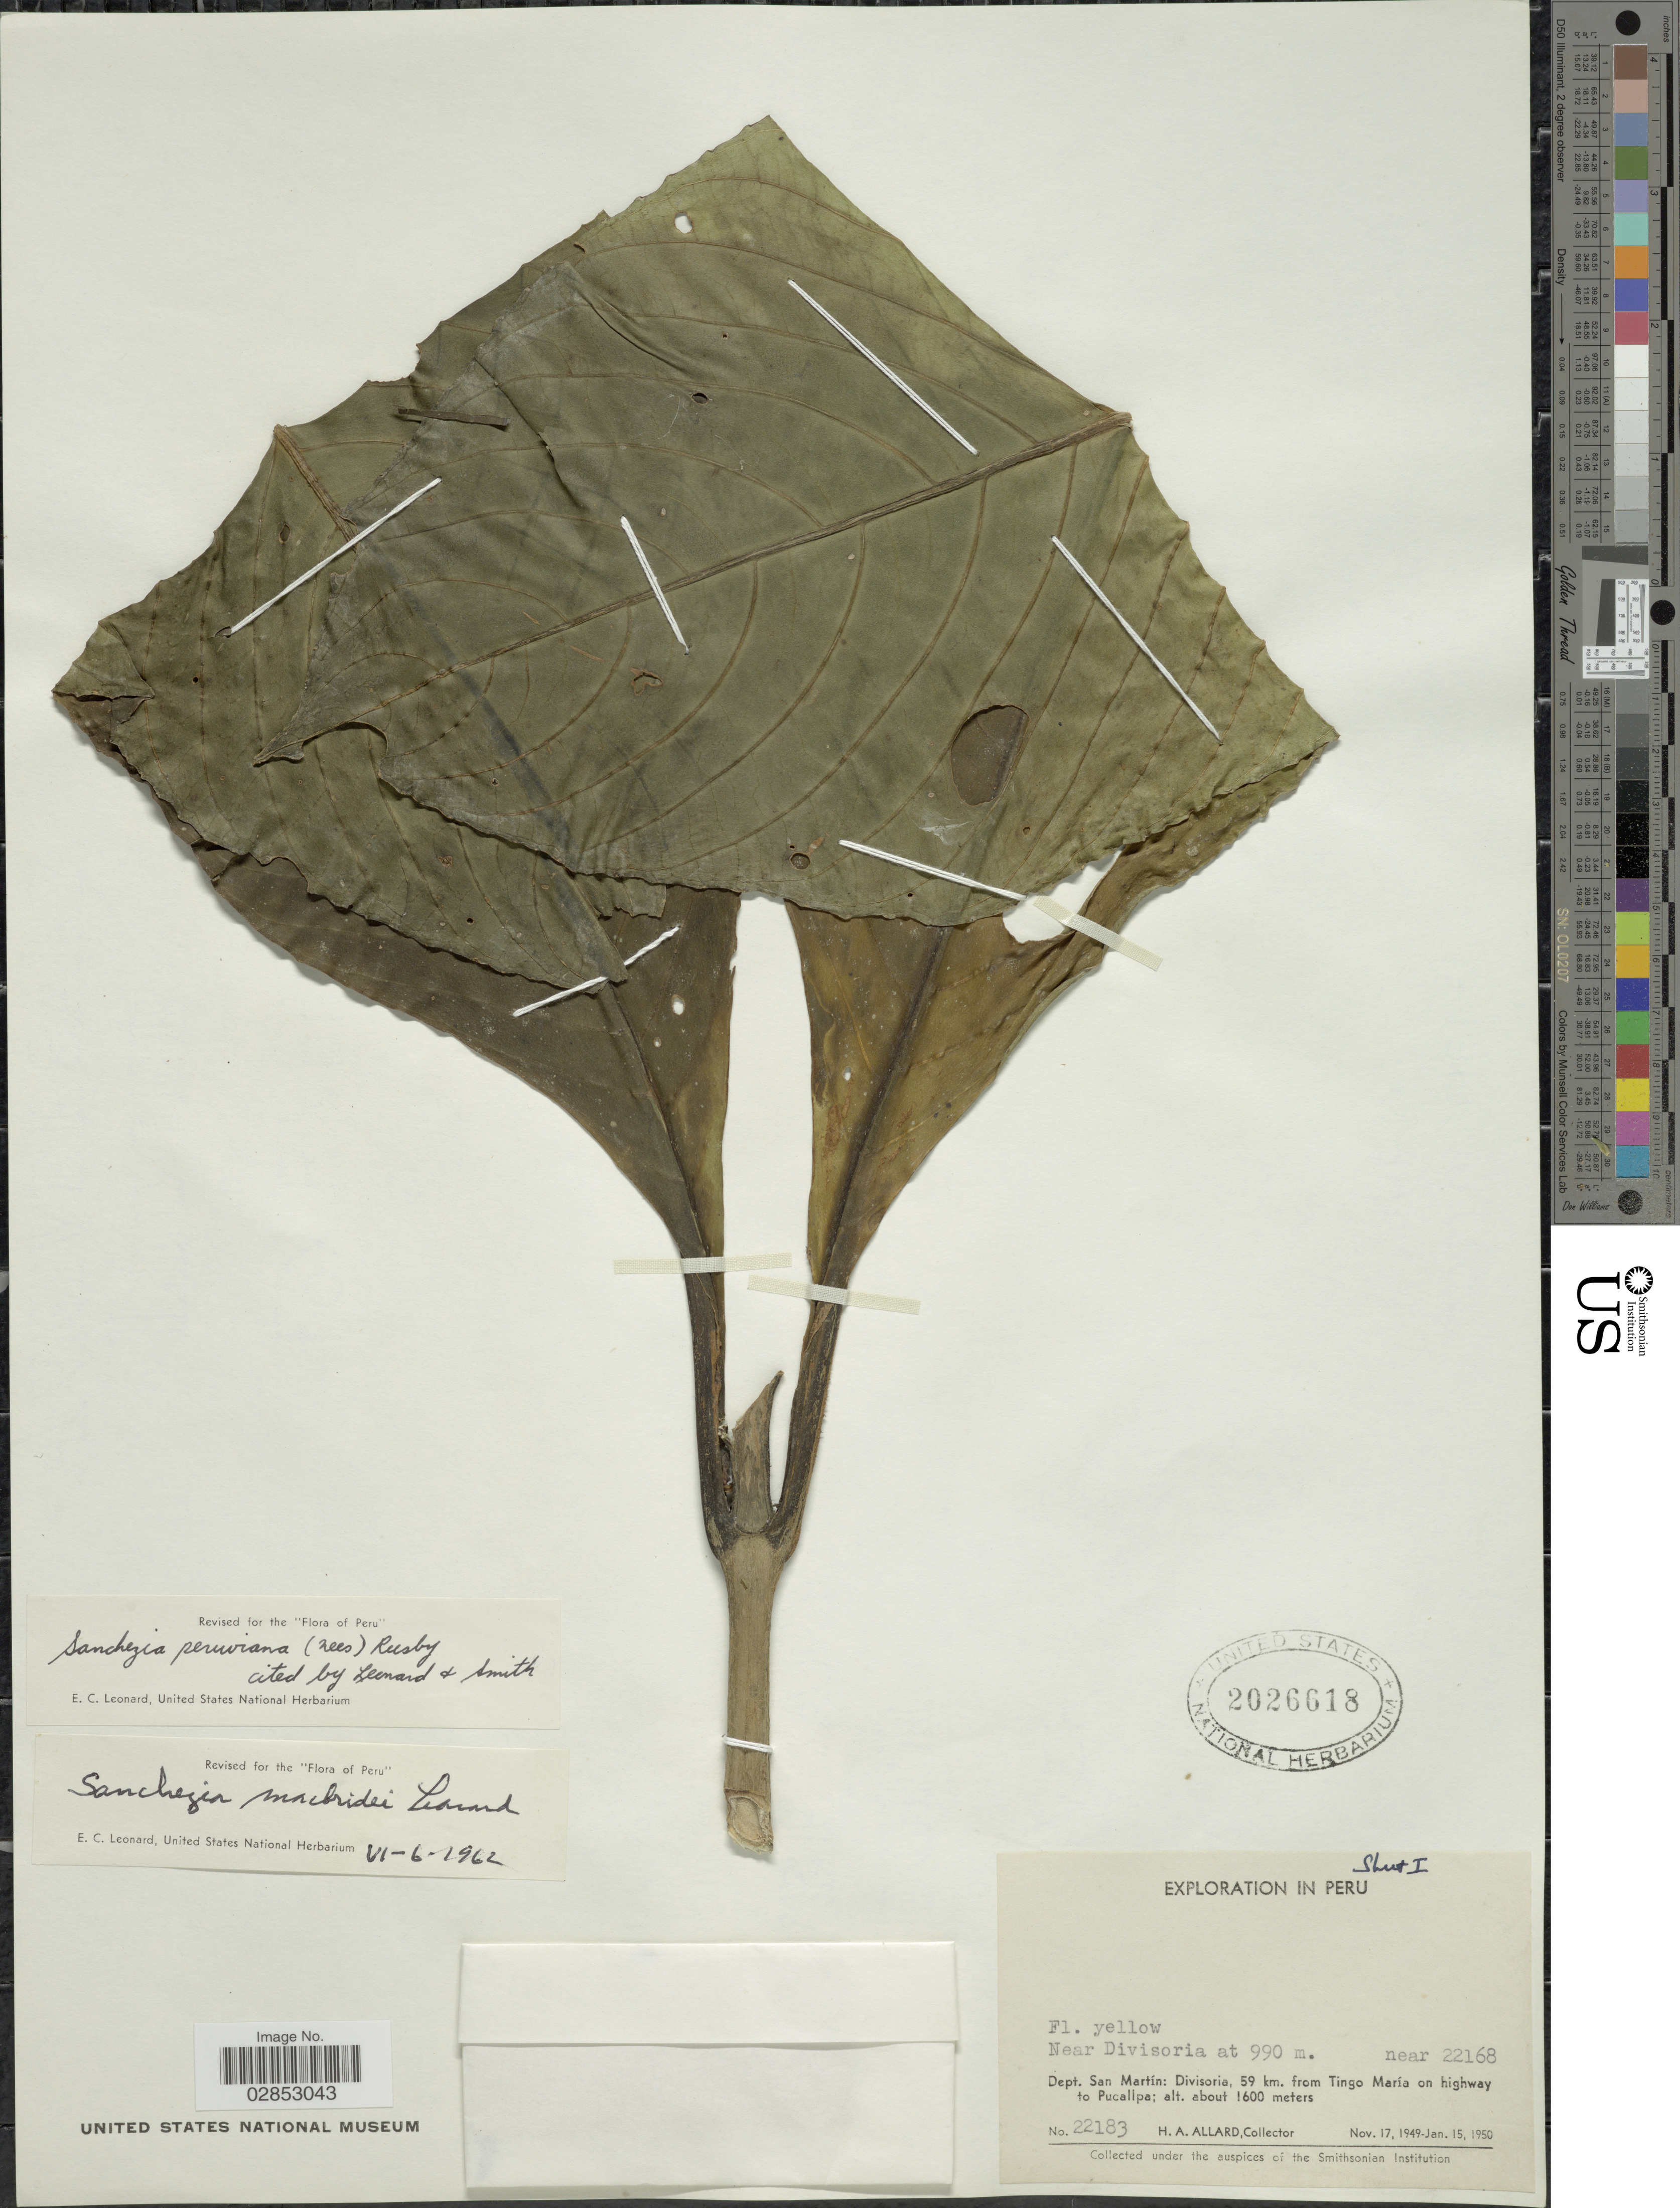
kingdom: Plantae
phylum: Tracheophyta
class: Magnoliopsida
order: Lamiales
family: Acanthaceae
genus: Sanchezia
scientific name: Sanchezia oblonga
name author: Ruiz & Pav.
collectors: H. A. Allard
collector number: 22183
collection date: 1949-11-17/1950-01-15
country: Peru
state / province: San Martín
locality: Dept. San Martin: Divisoria, 59 km. from Tingo María on highway to Pucallpa.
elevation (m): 1600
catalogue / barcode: US 2026618